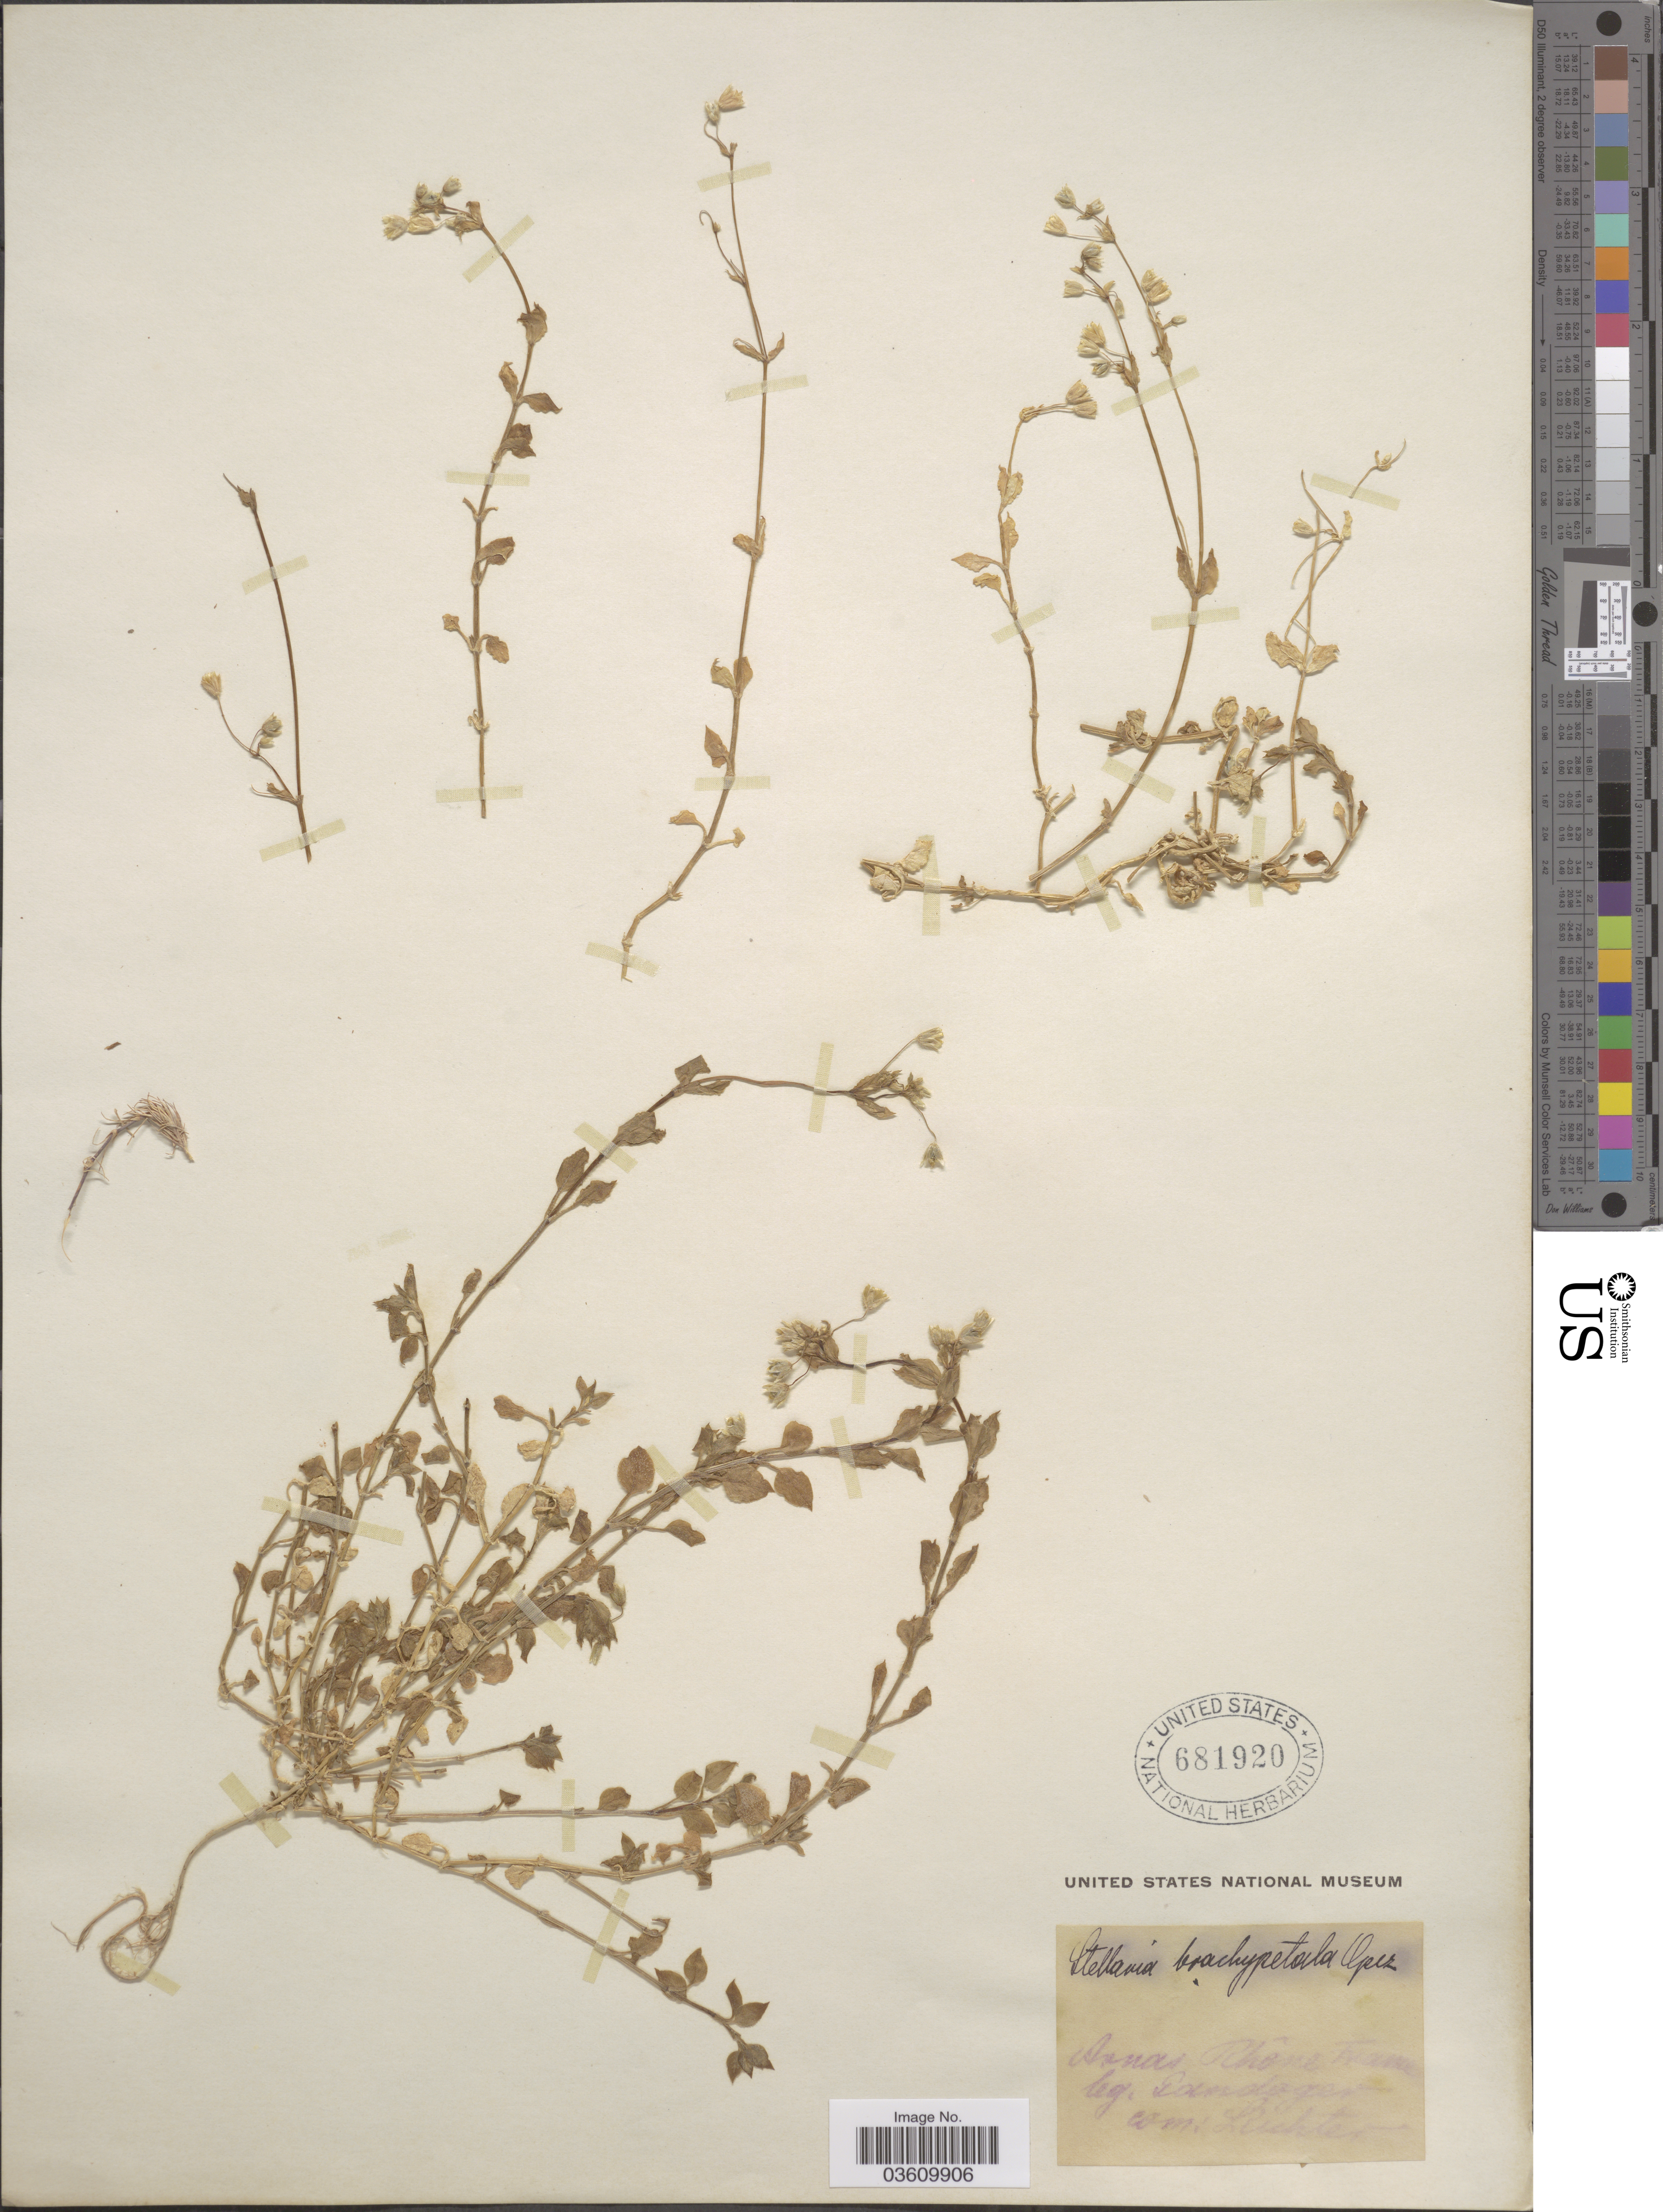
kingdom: Plantae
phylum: Tracheophyta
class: Magnoliopsida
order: Caryophyllales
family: Caryophyllaceae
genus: Stellaria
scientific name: Stellaria brachypetala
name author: Bunge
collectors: M. Gandoger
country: France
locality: Arnas Rhône Trame [interpreted].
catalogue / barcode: US 681920